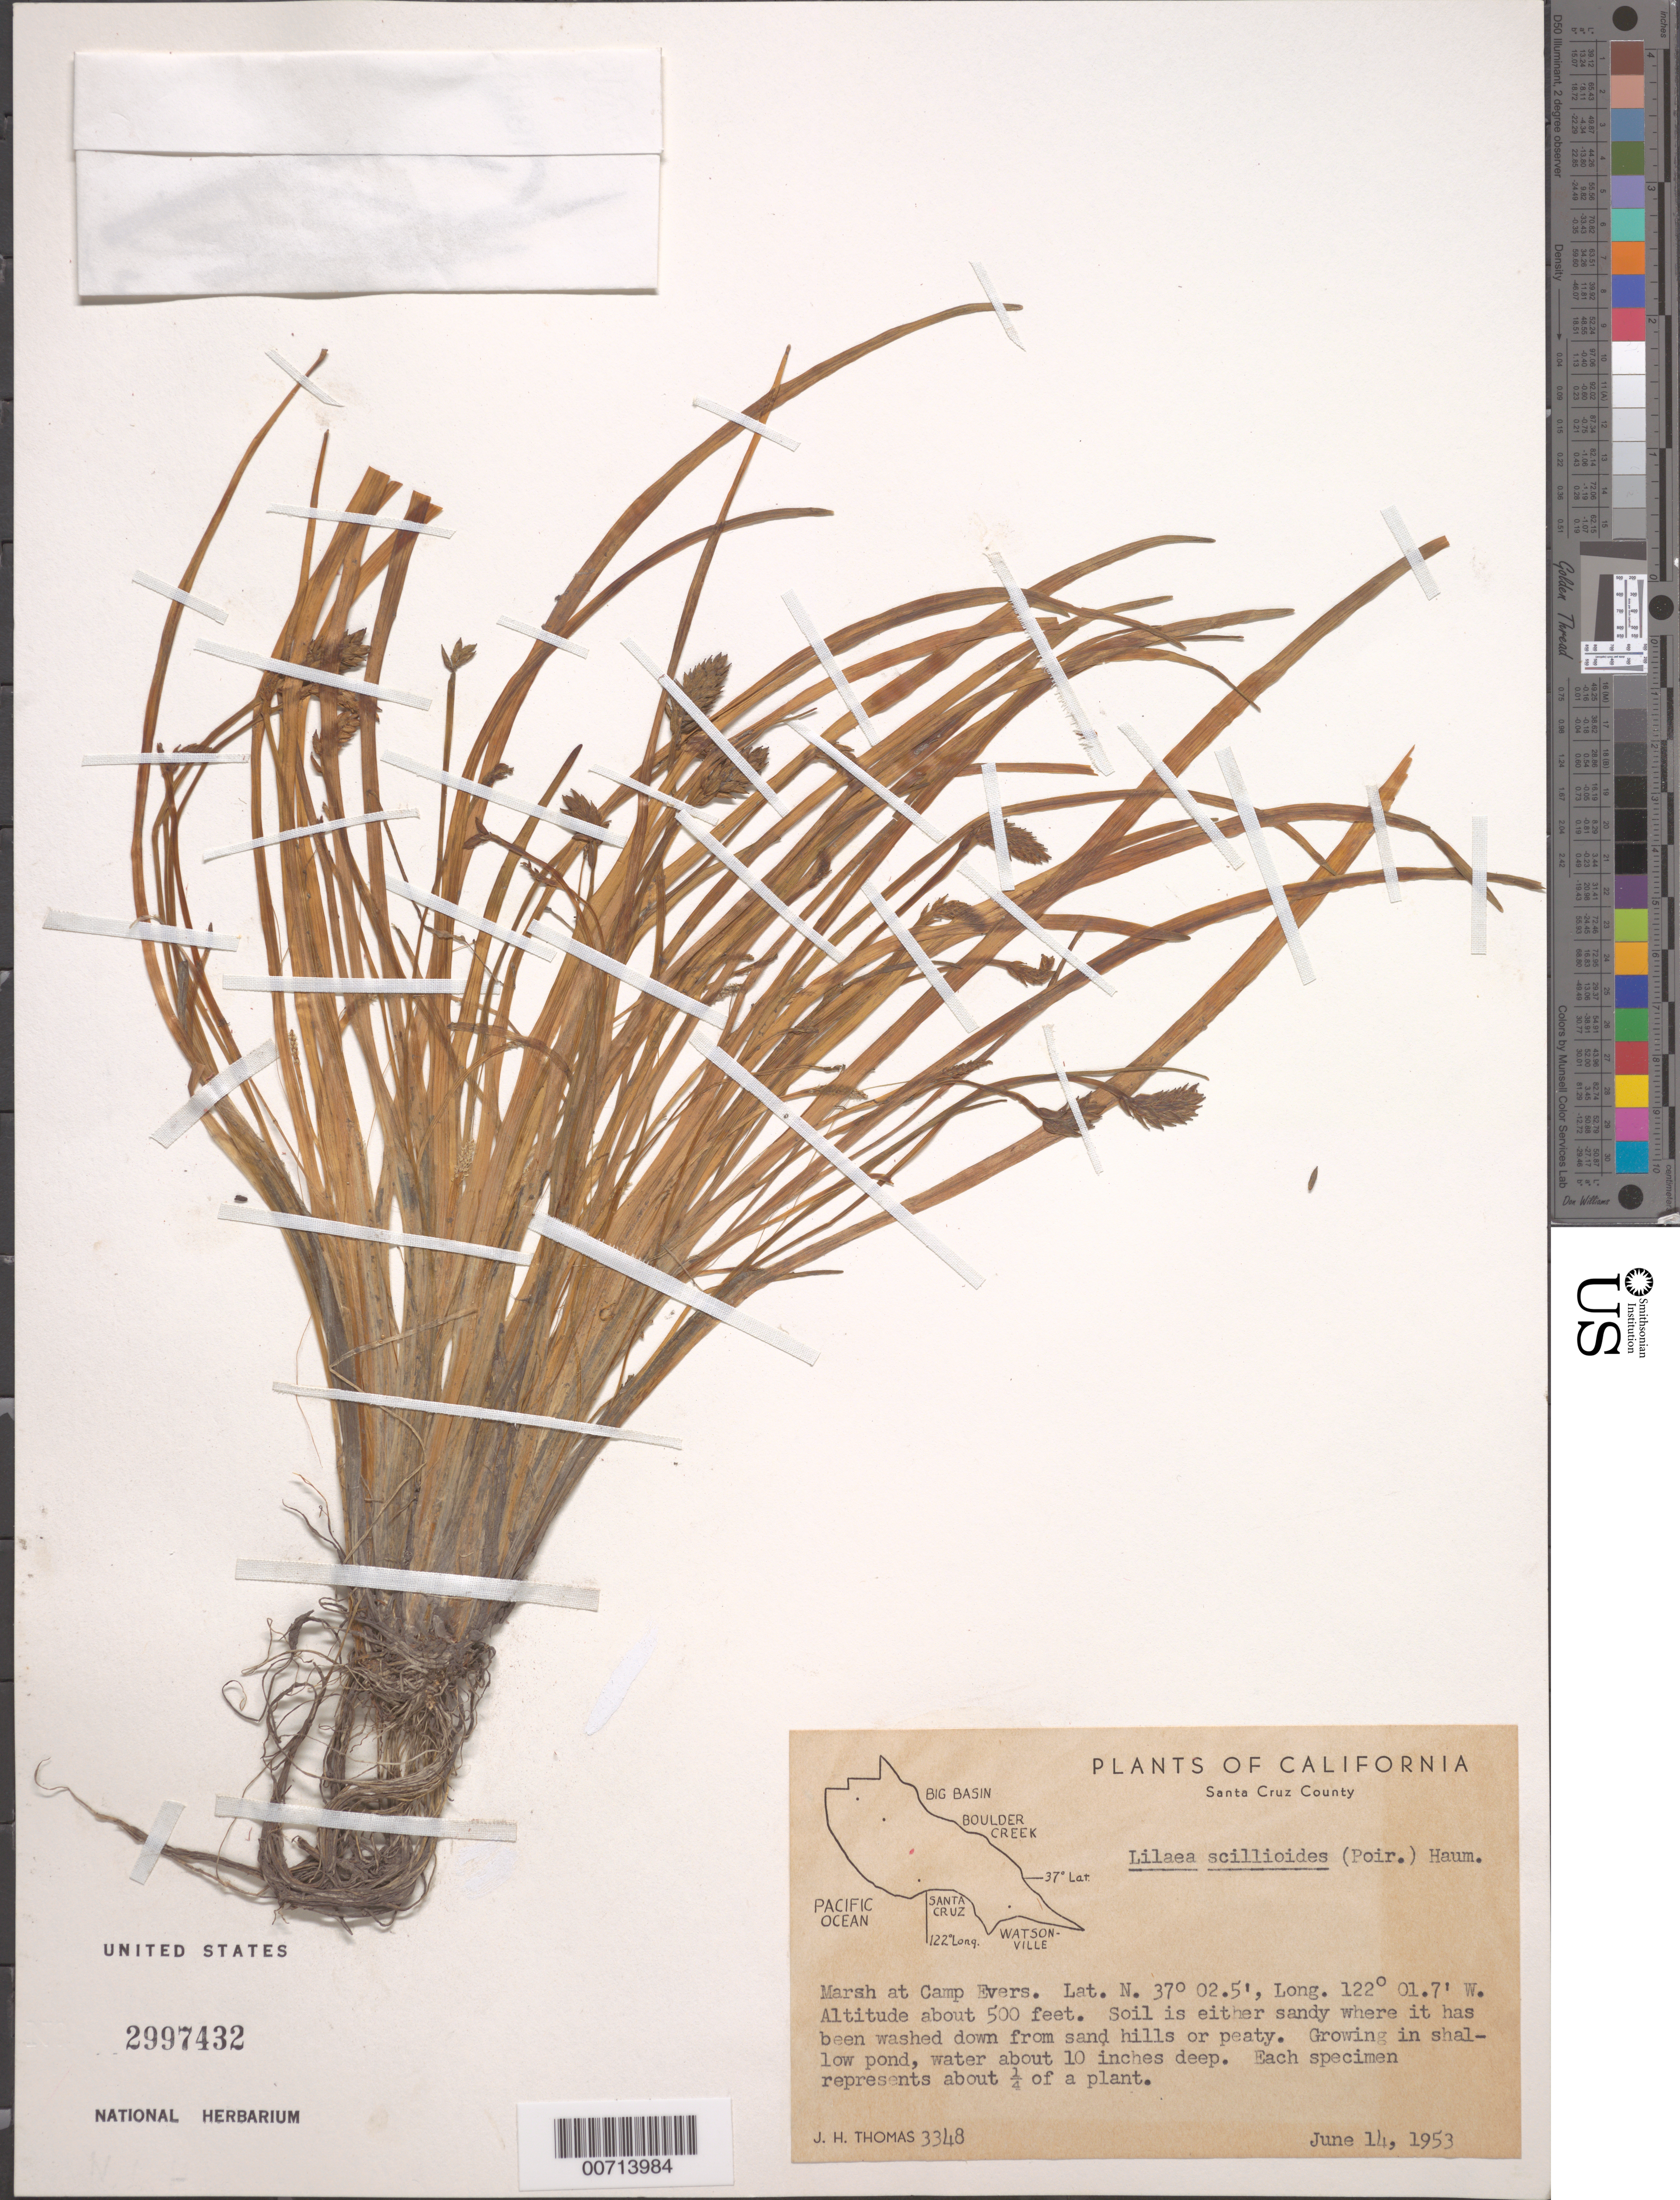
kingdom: Plantae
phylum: Tracheophyta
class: Liliopsida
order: Alismatales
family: Juncaginaceae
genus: Triglochin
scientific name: Triglochin scilloides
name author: (Poir.) Mering & Kadereit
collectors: J. H. Thomas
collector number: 3348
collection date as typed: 14 Jun 1953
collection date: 1953-06-14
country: United States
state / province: California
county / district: Santa Cruz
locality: Camp Evers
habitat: marsh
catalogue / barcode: US 2997432